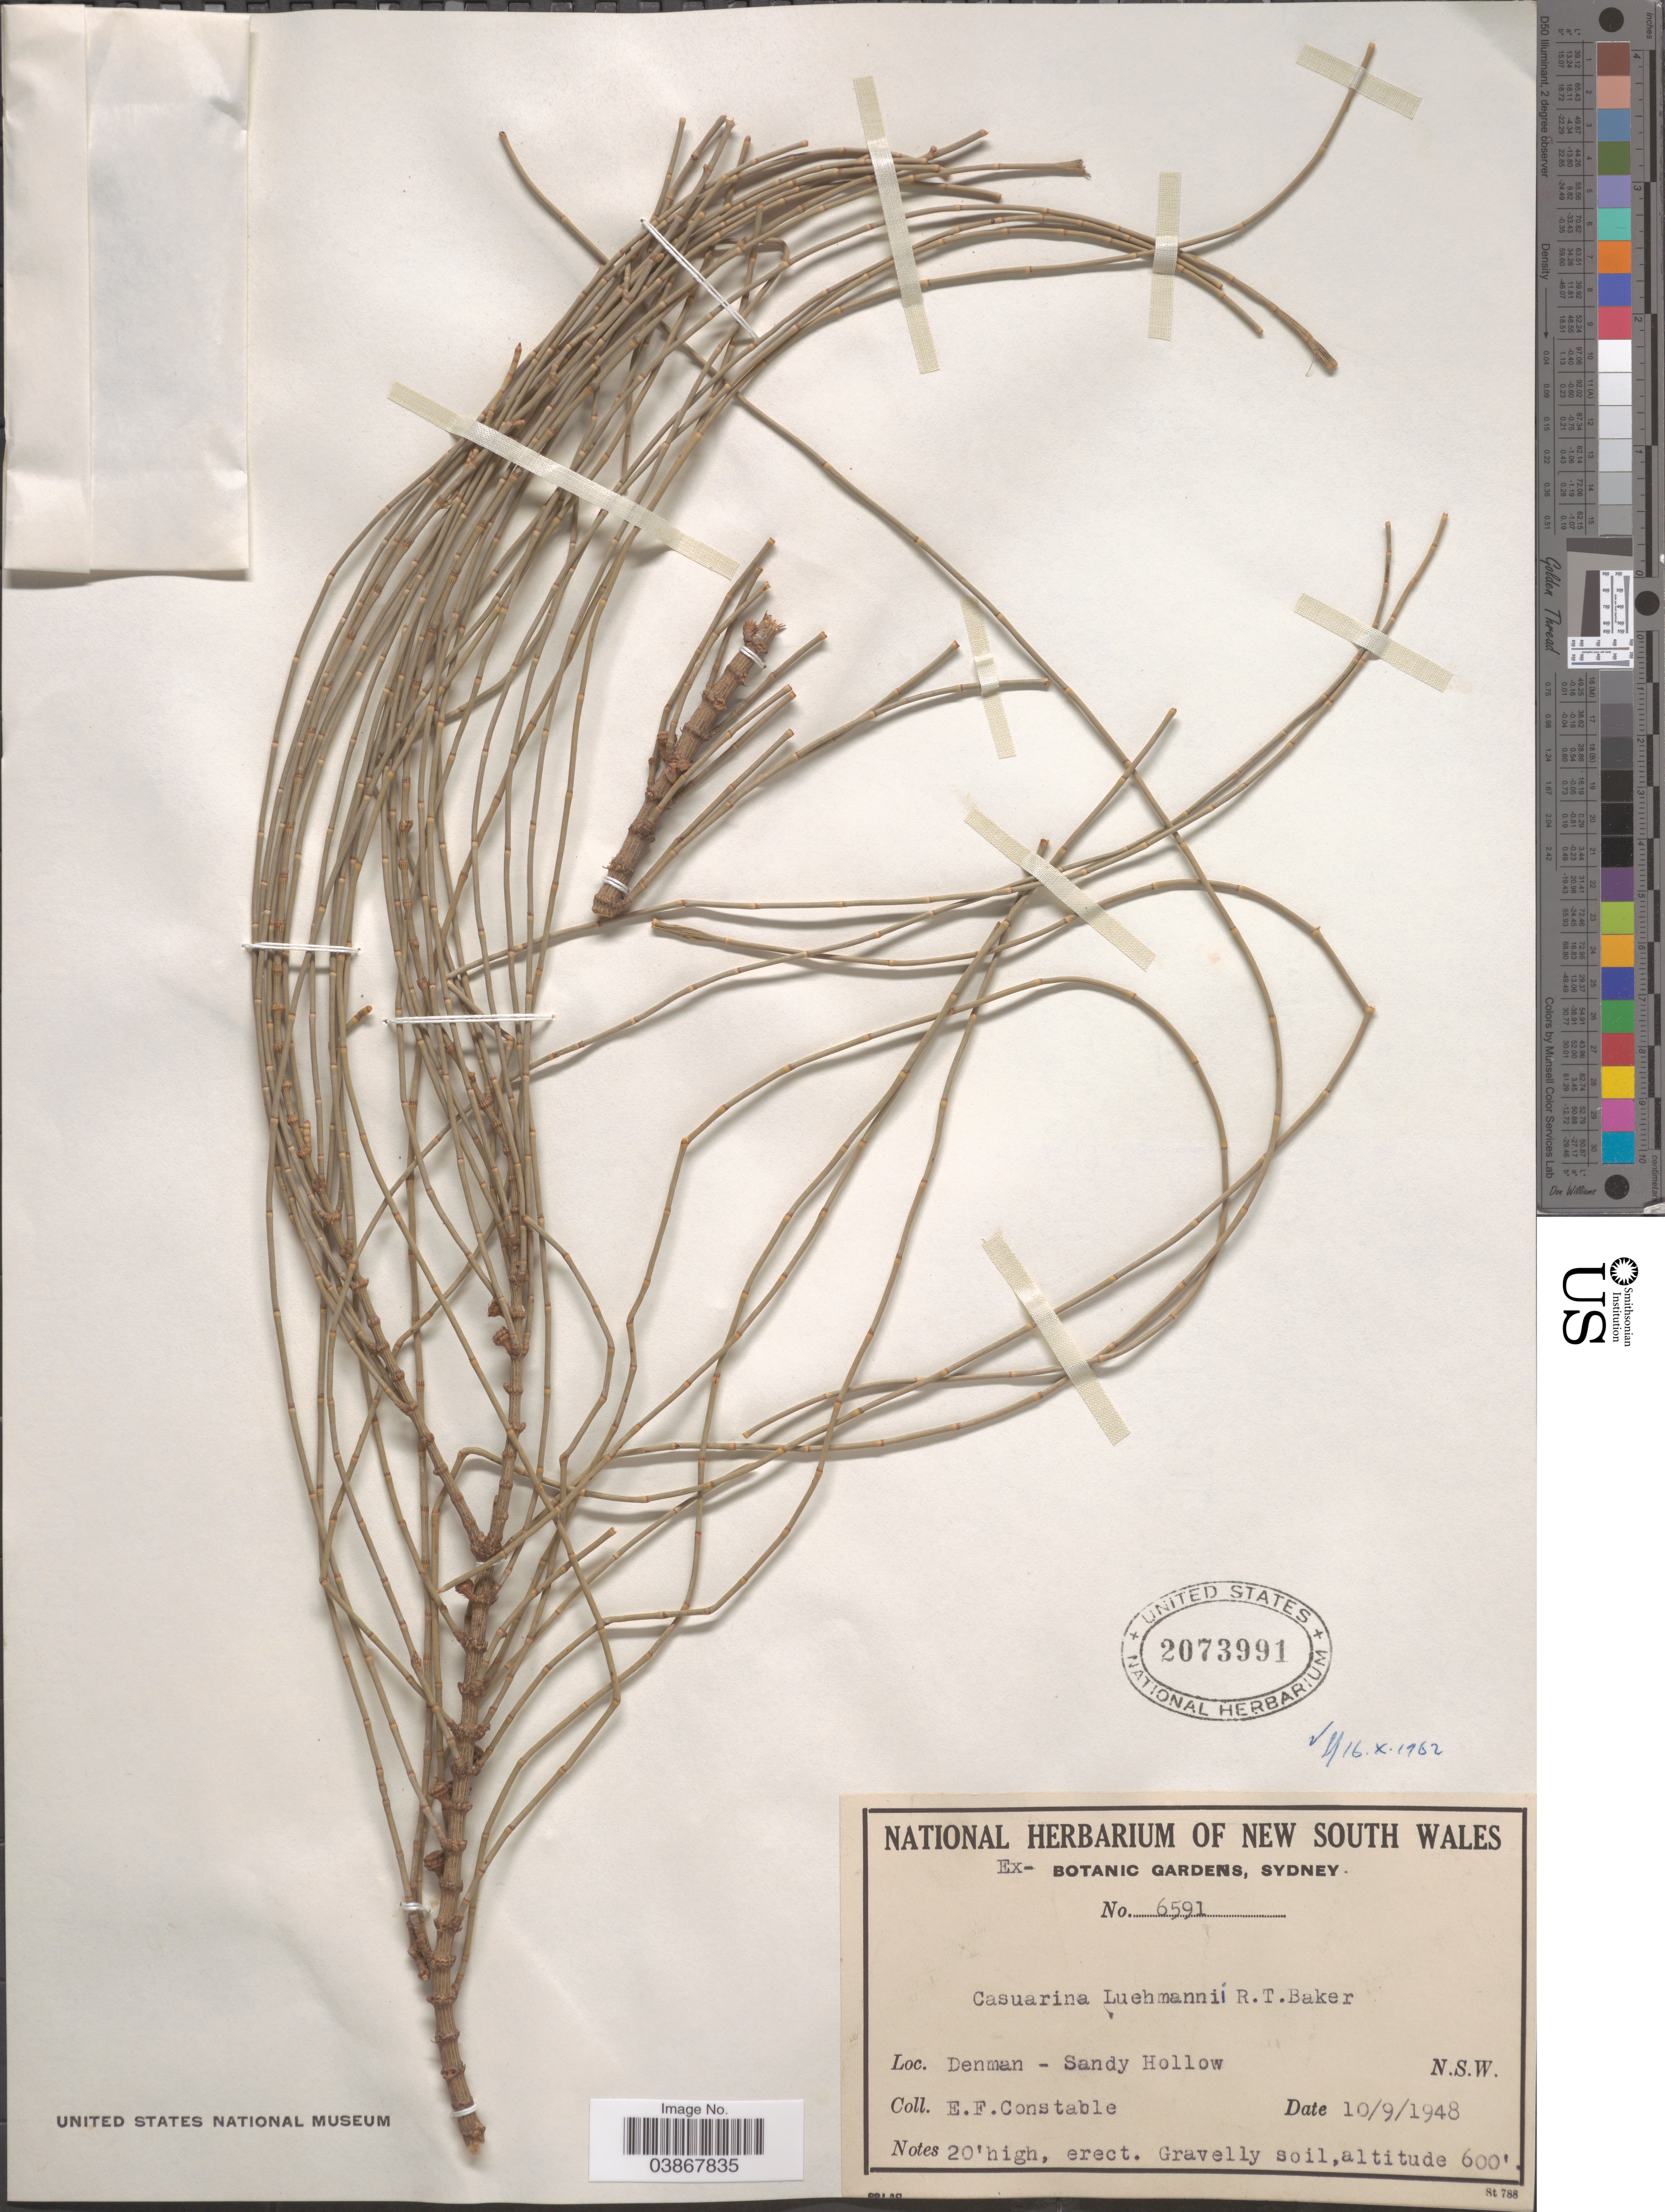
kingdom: Plantae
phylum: Tracheophyta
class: Magnoliopsida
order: Fagales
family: Casuarinaceae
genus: Casuarina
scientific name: Casuarina luehmanni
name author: R.T. Baker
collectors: E. F. Constable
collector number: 6591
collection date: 1948-09-10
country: Australia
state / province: New South Wales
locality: Denman - Sandy Hollow.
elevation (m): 183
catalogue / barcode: US 2073991